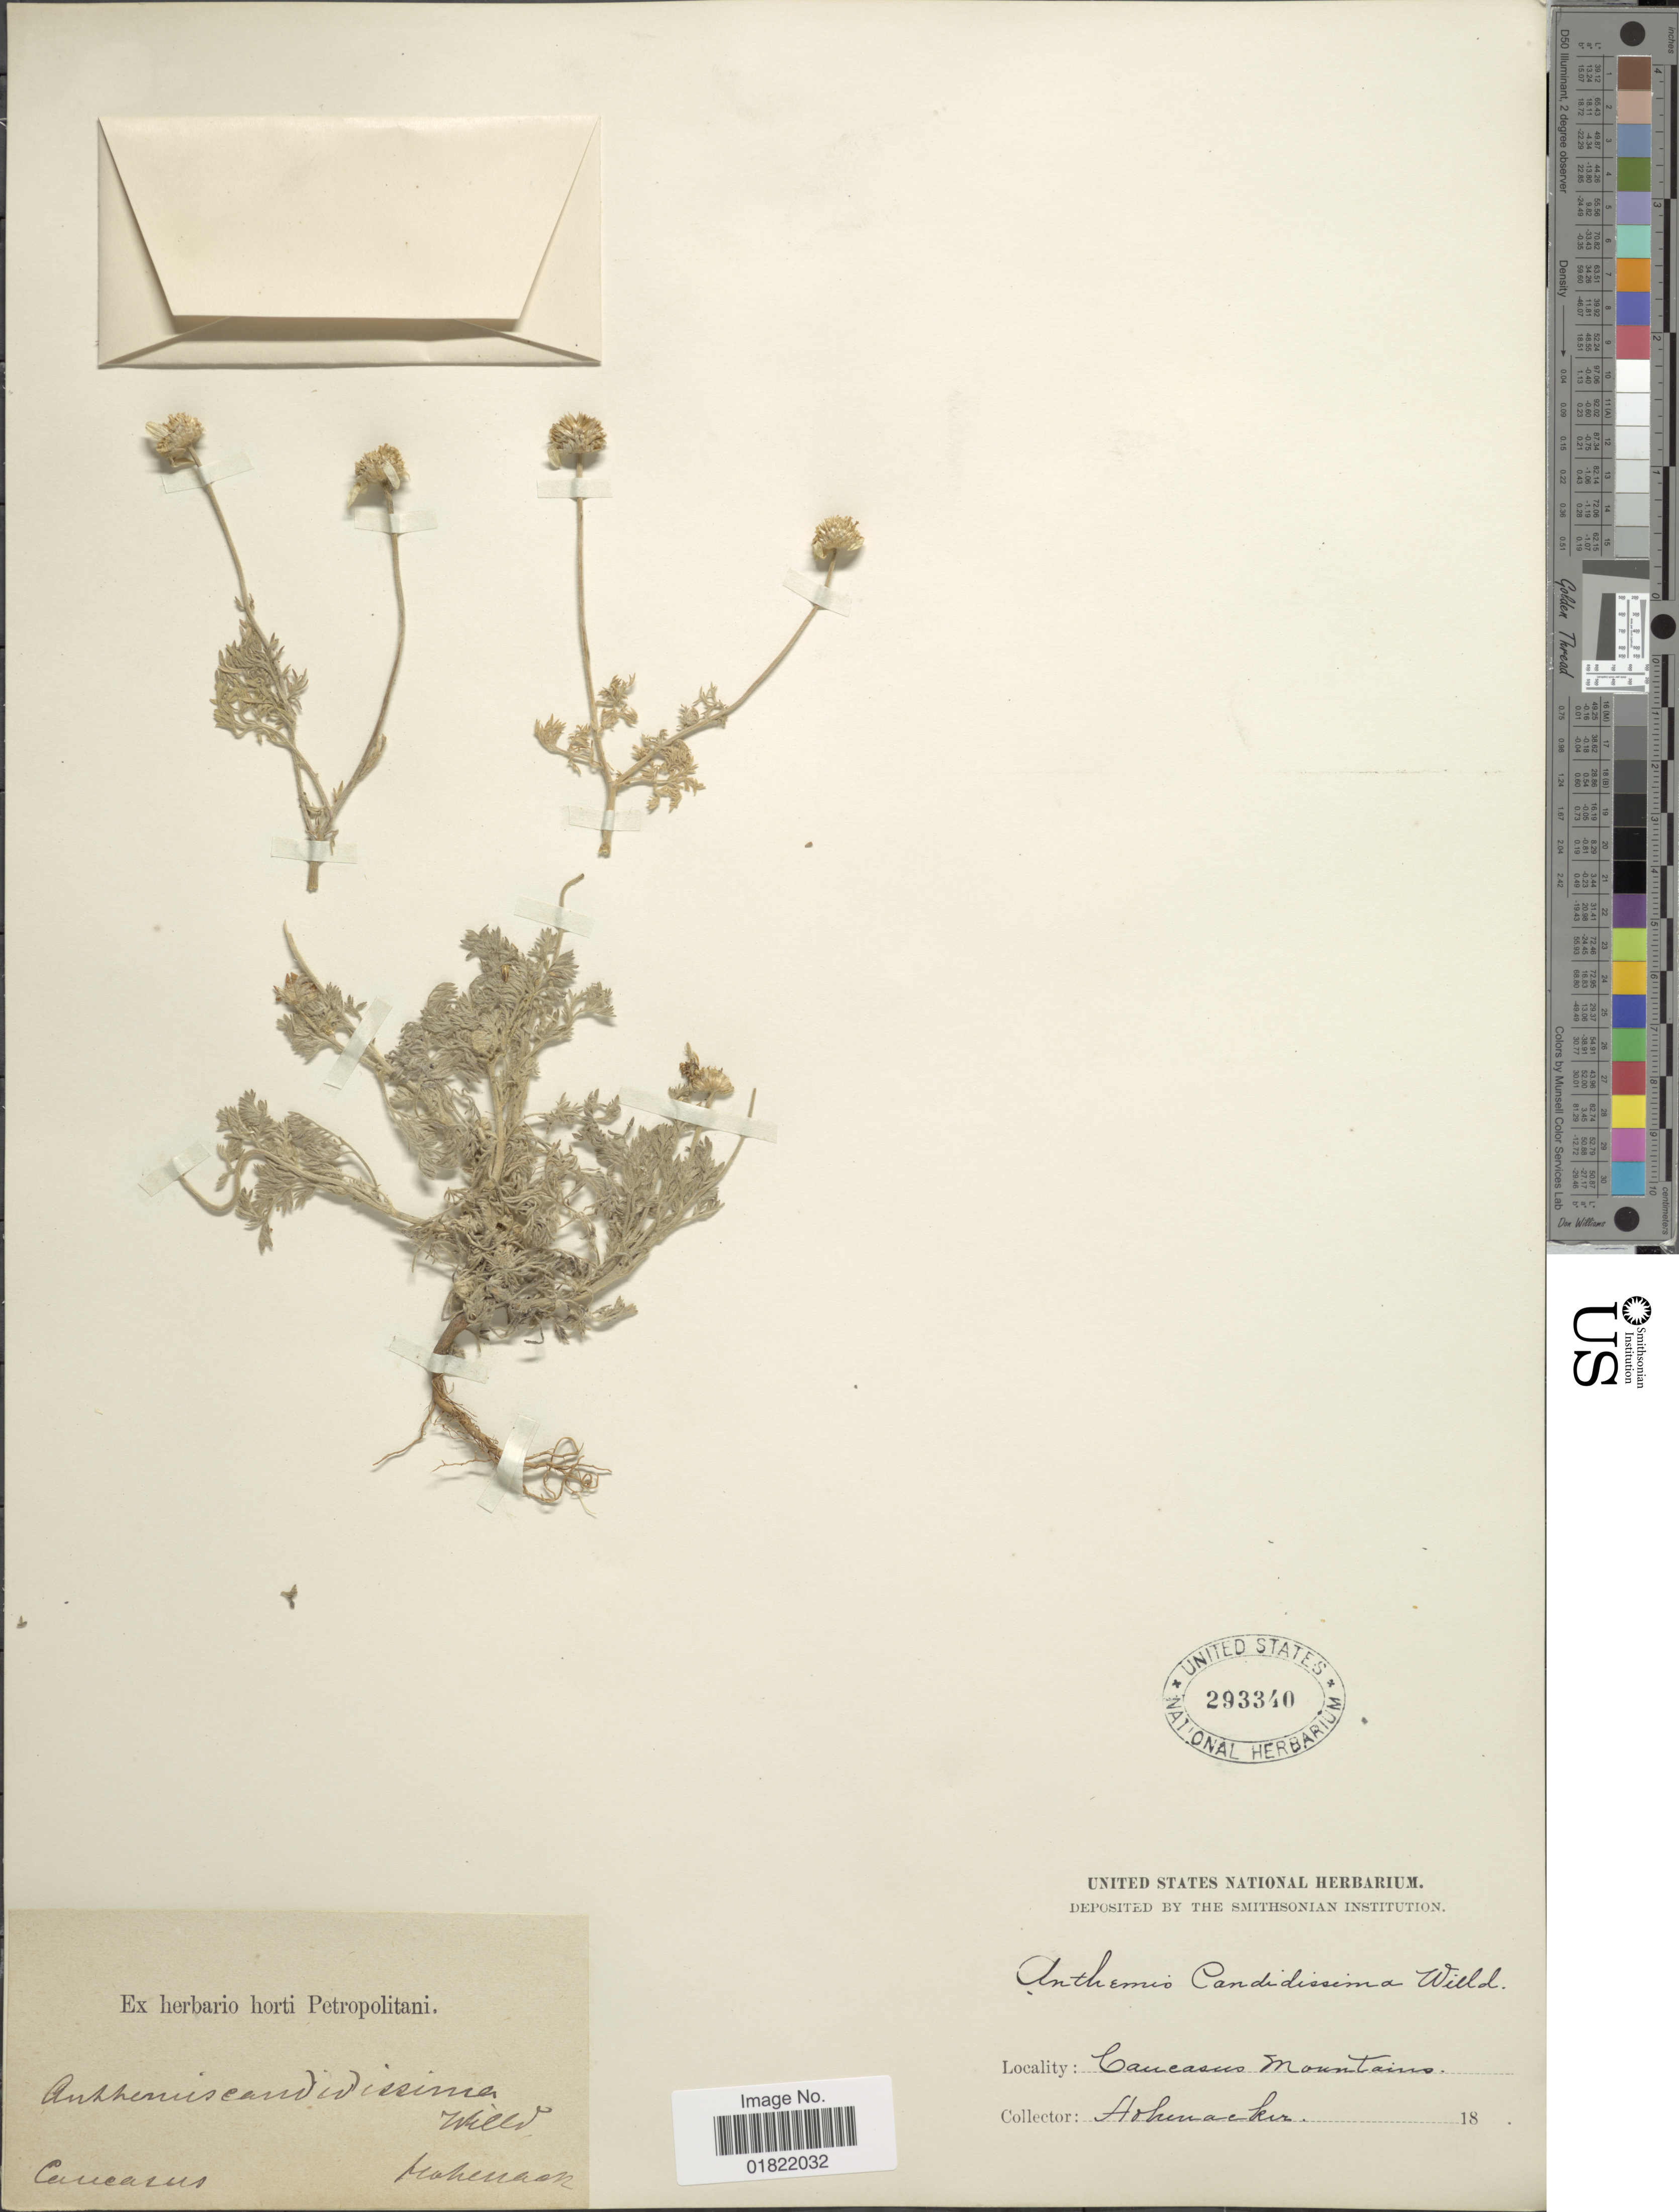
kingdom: Plantae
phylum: Tracheophyta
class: Magnoliopsida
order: Asterales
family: Asteraceae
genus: Anthemis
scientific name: Anthemis candidissima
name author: Willd.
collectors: Hohenacker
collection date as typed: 18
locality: Caucasus Mountains, Caucasus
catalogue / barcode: US 293340